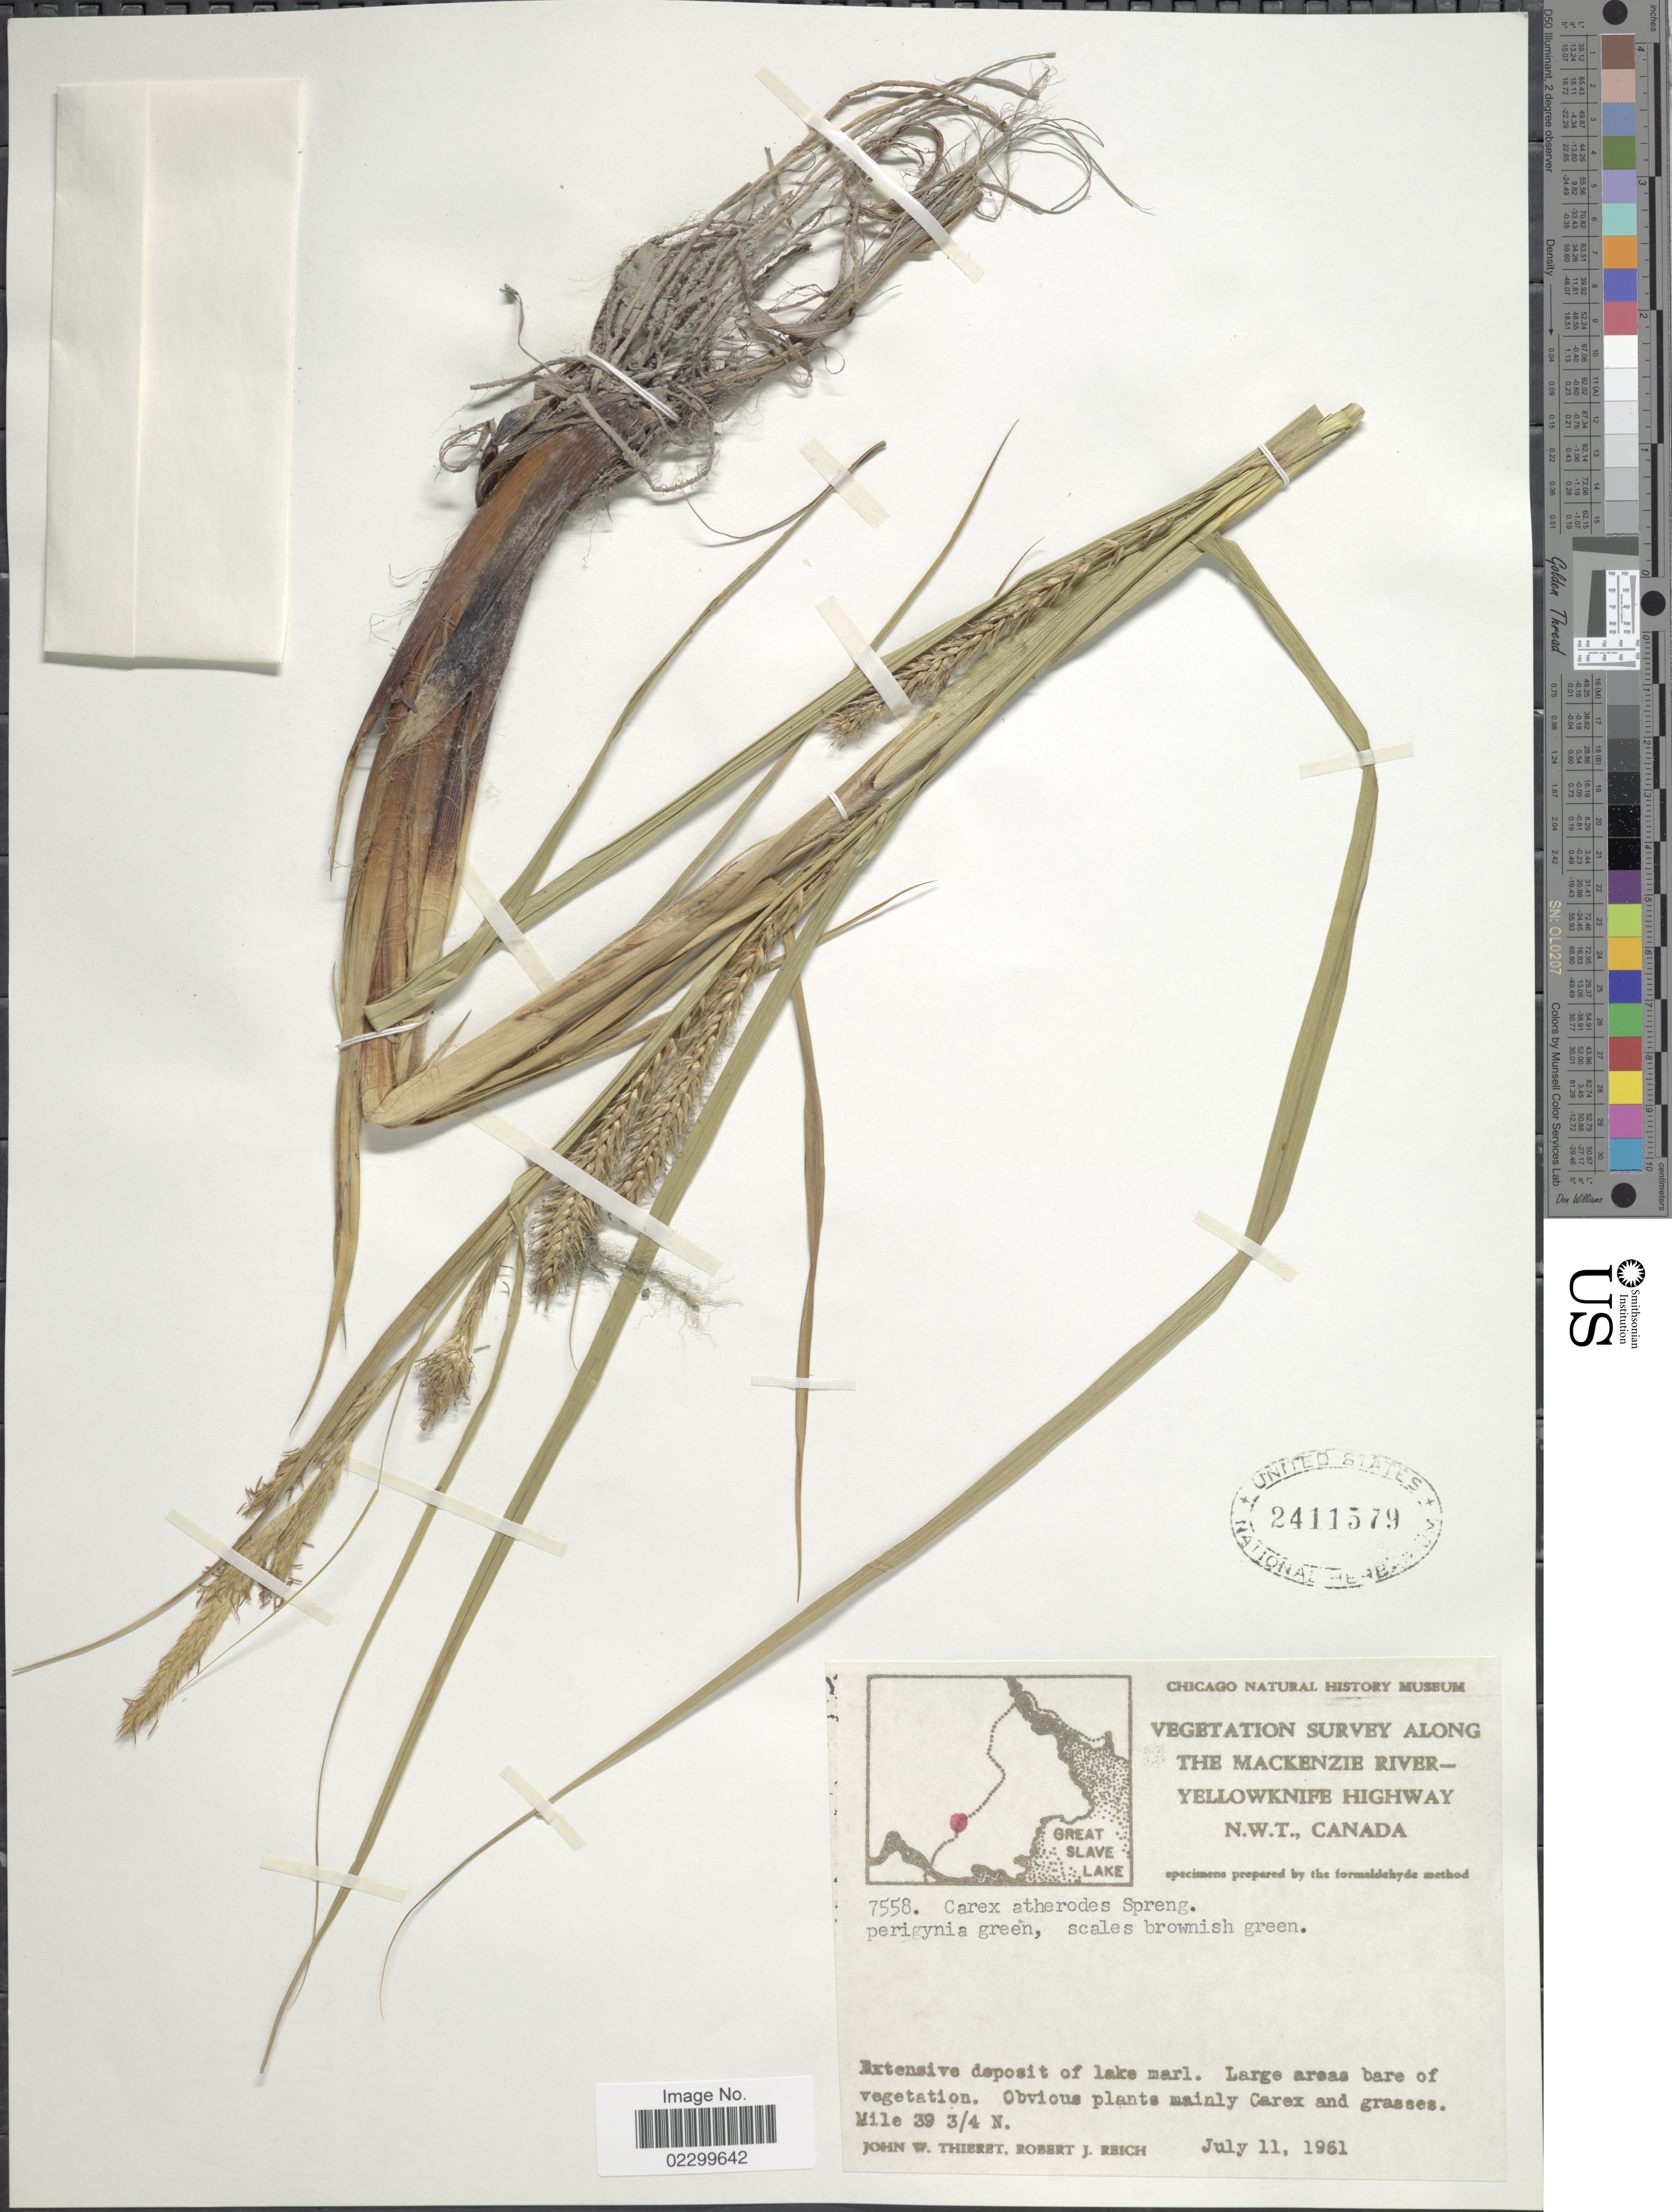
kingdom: Plantae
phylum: Tracheophyta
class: Liliopsida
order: Poales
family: Cyperaceae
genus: Carex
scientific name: Carex atherodes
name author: Spreng.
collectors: J. W. Thieret & R. Reich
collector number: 7558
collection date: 1961-07-11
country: Canada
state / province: Northwest Territories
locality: Along the Mackenzie River-Yellowknife Highway, extensive deposit of lake marl, large areas bare of vegetation, Mile 39 3/4 N.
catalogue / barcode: US 2411579